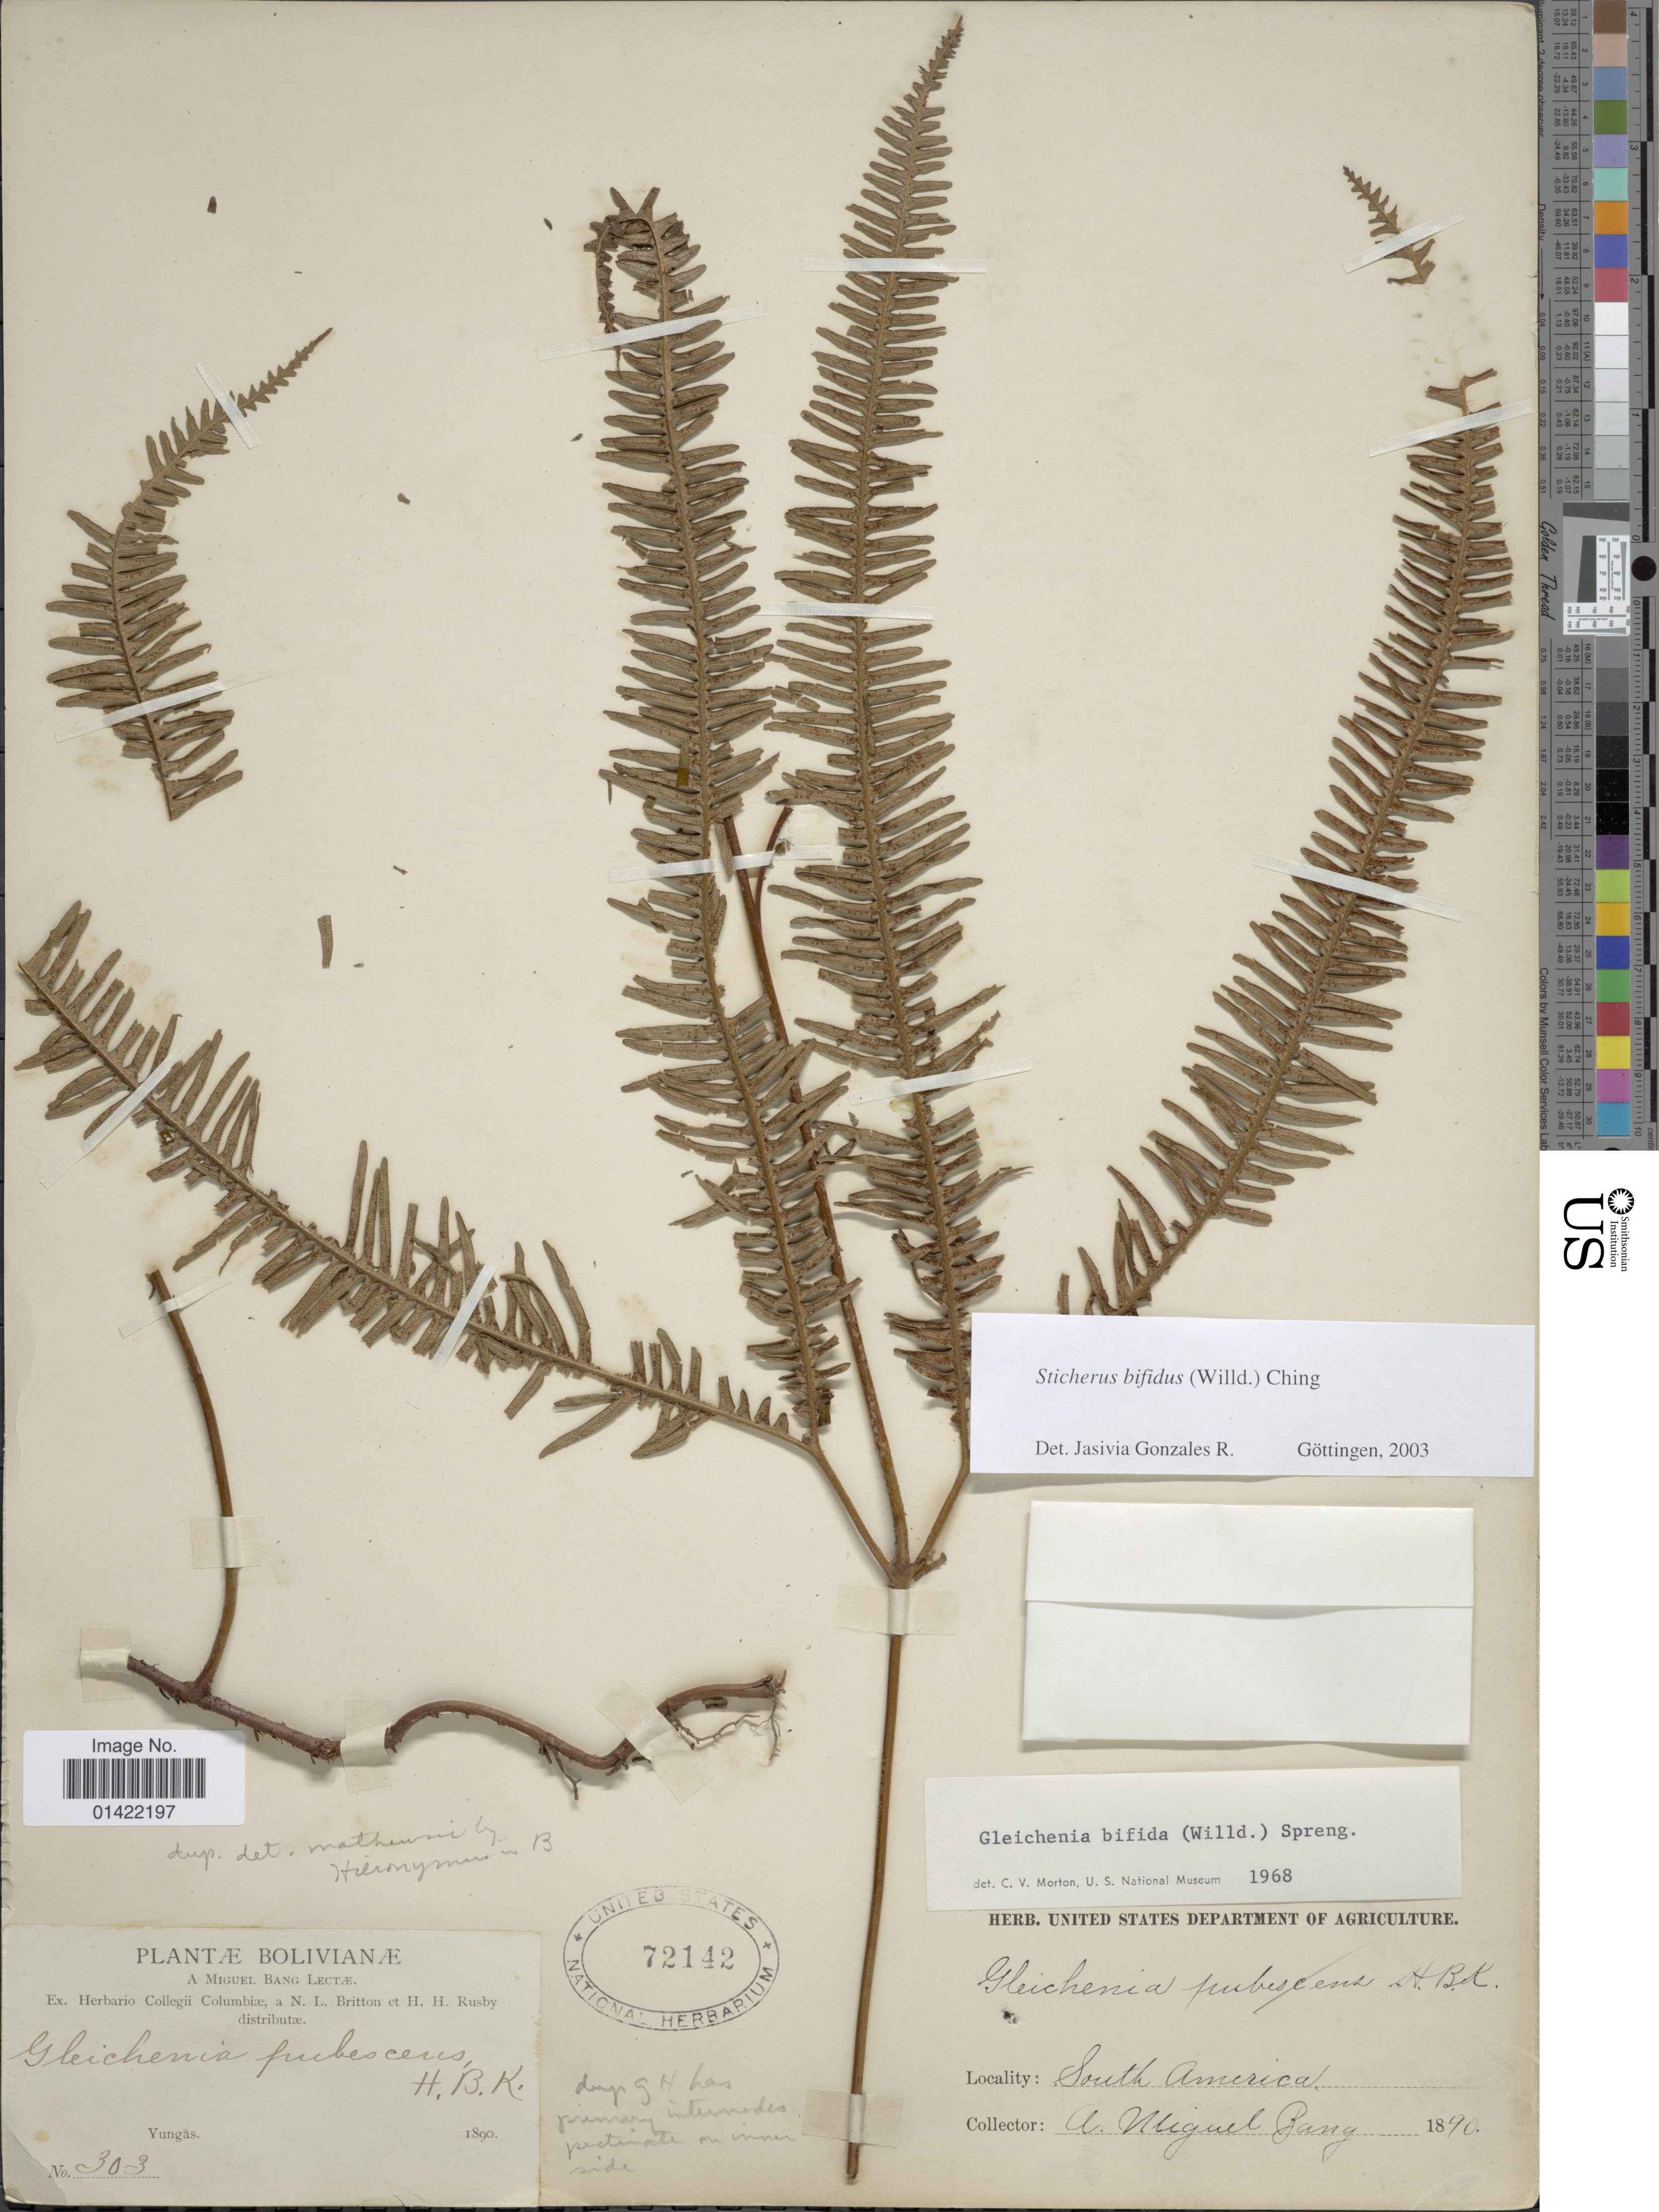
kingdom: Plantae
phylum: Tracheophyta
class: Polypodiopsida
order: Gleicheniales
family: Gleicheniaceae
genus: Sticherus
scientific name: Sticherus bifidus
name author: (Willd.) Ching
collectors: M. Bang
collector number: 303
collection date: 1890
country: Bolivia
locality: Yungas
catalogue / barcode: US 72142